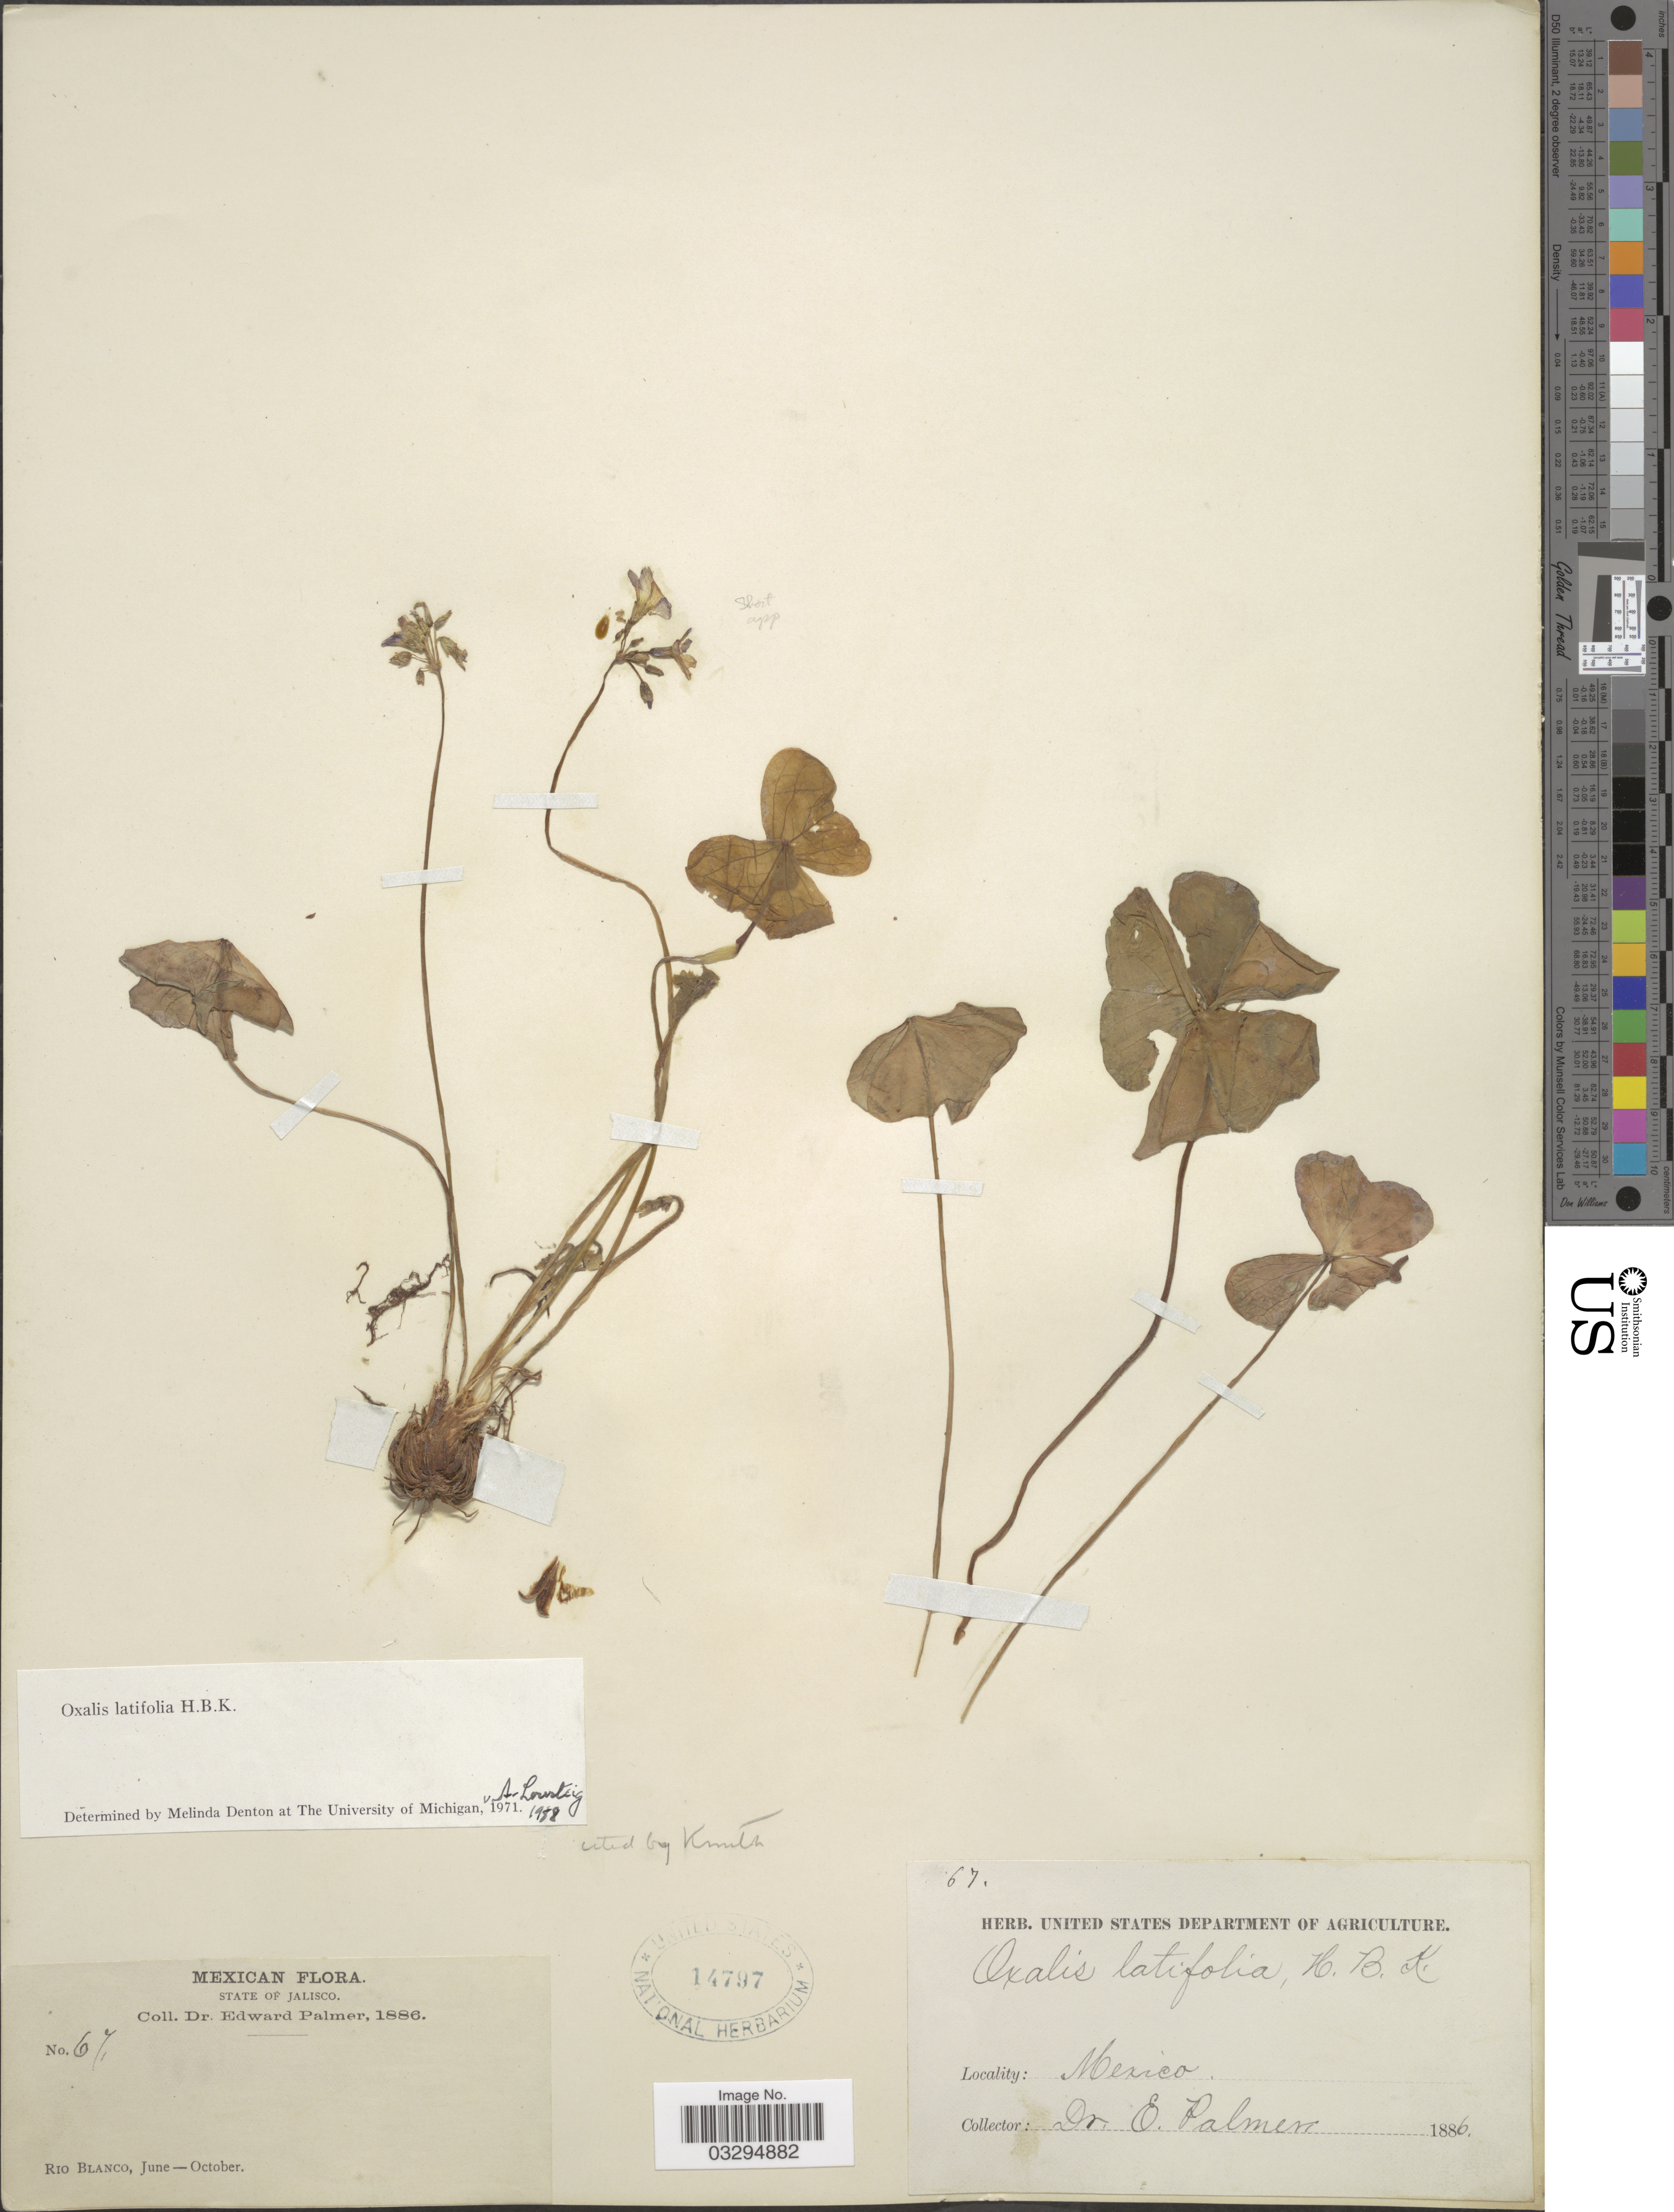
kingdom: Plantae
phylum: Tracheophyta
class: Magnoliopsida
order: Oxalidales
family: Oxalidaceae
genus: Oxalis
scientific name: Oxalis latifolia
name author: Kunth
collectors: E. Palmer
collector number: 67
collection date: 1886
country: Mexico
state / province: Jalisco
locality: Rio Blanco.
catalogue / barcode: US 14797